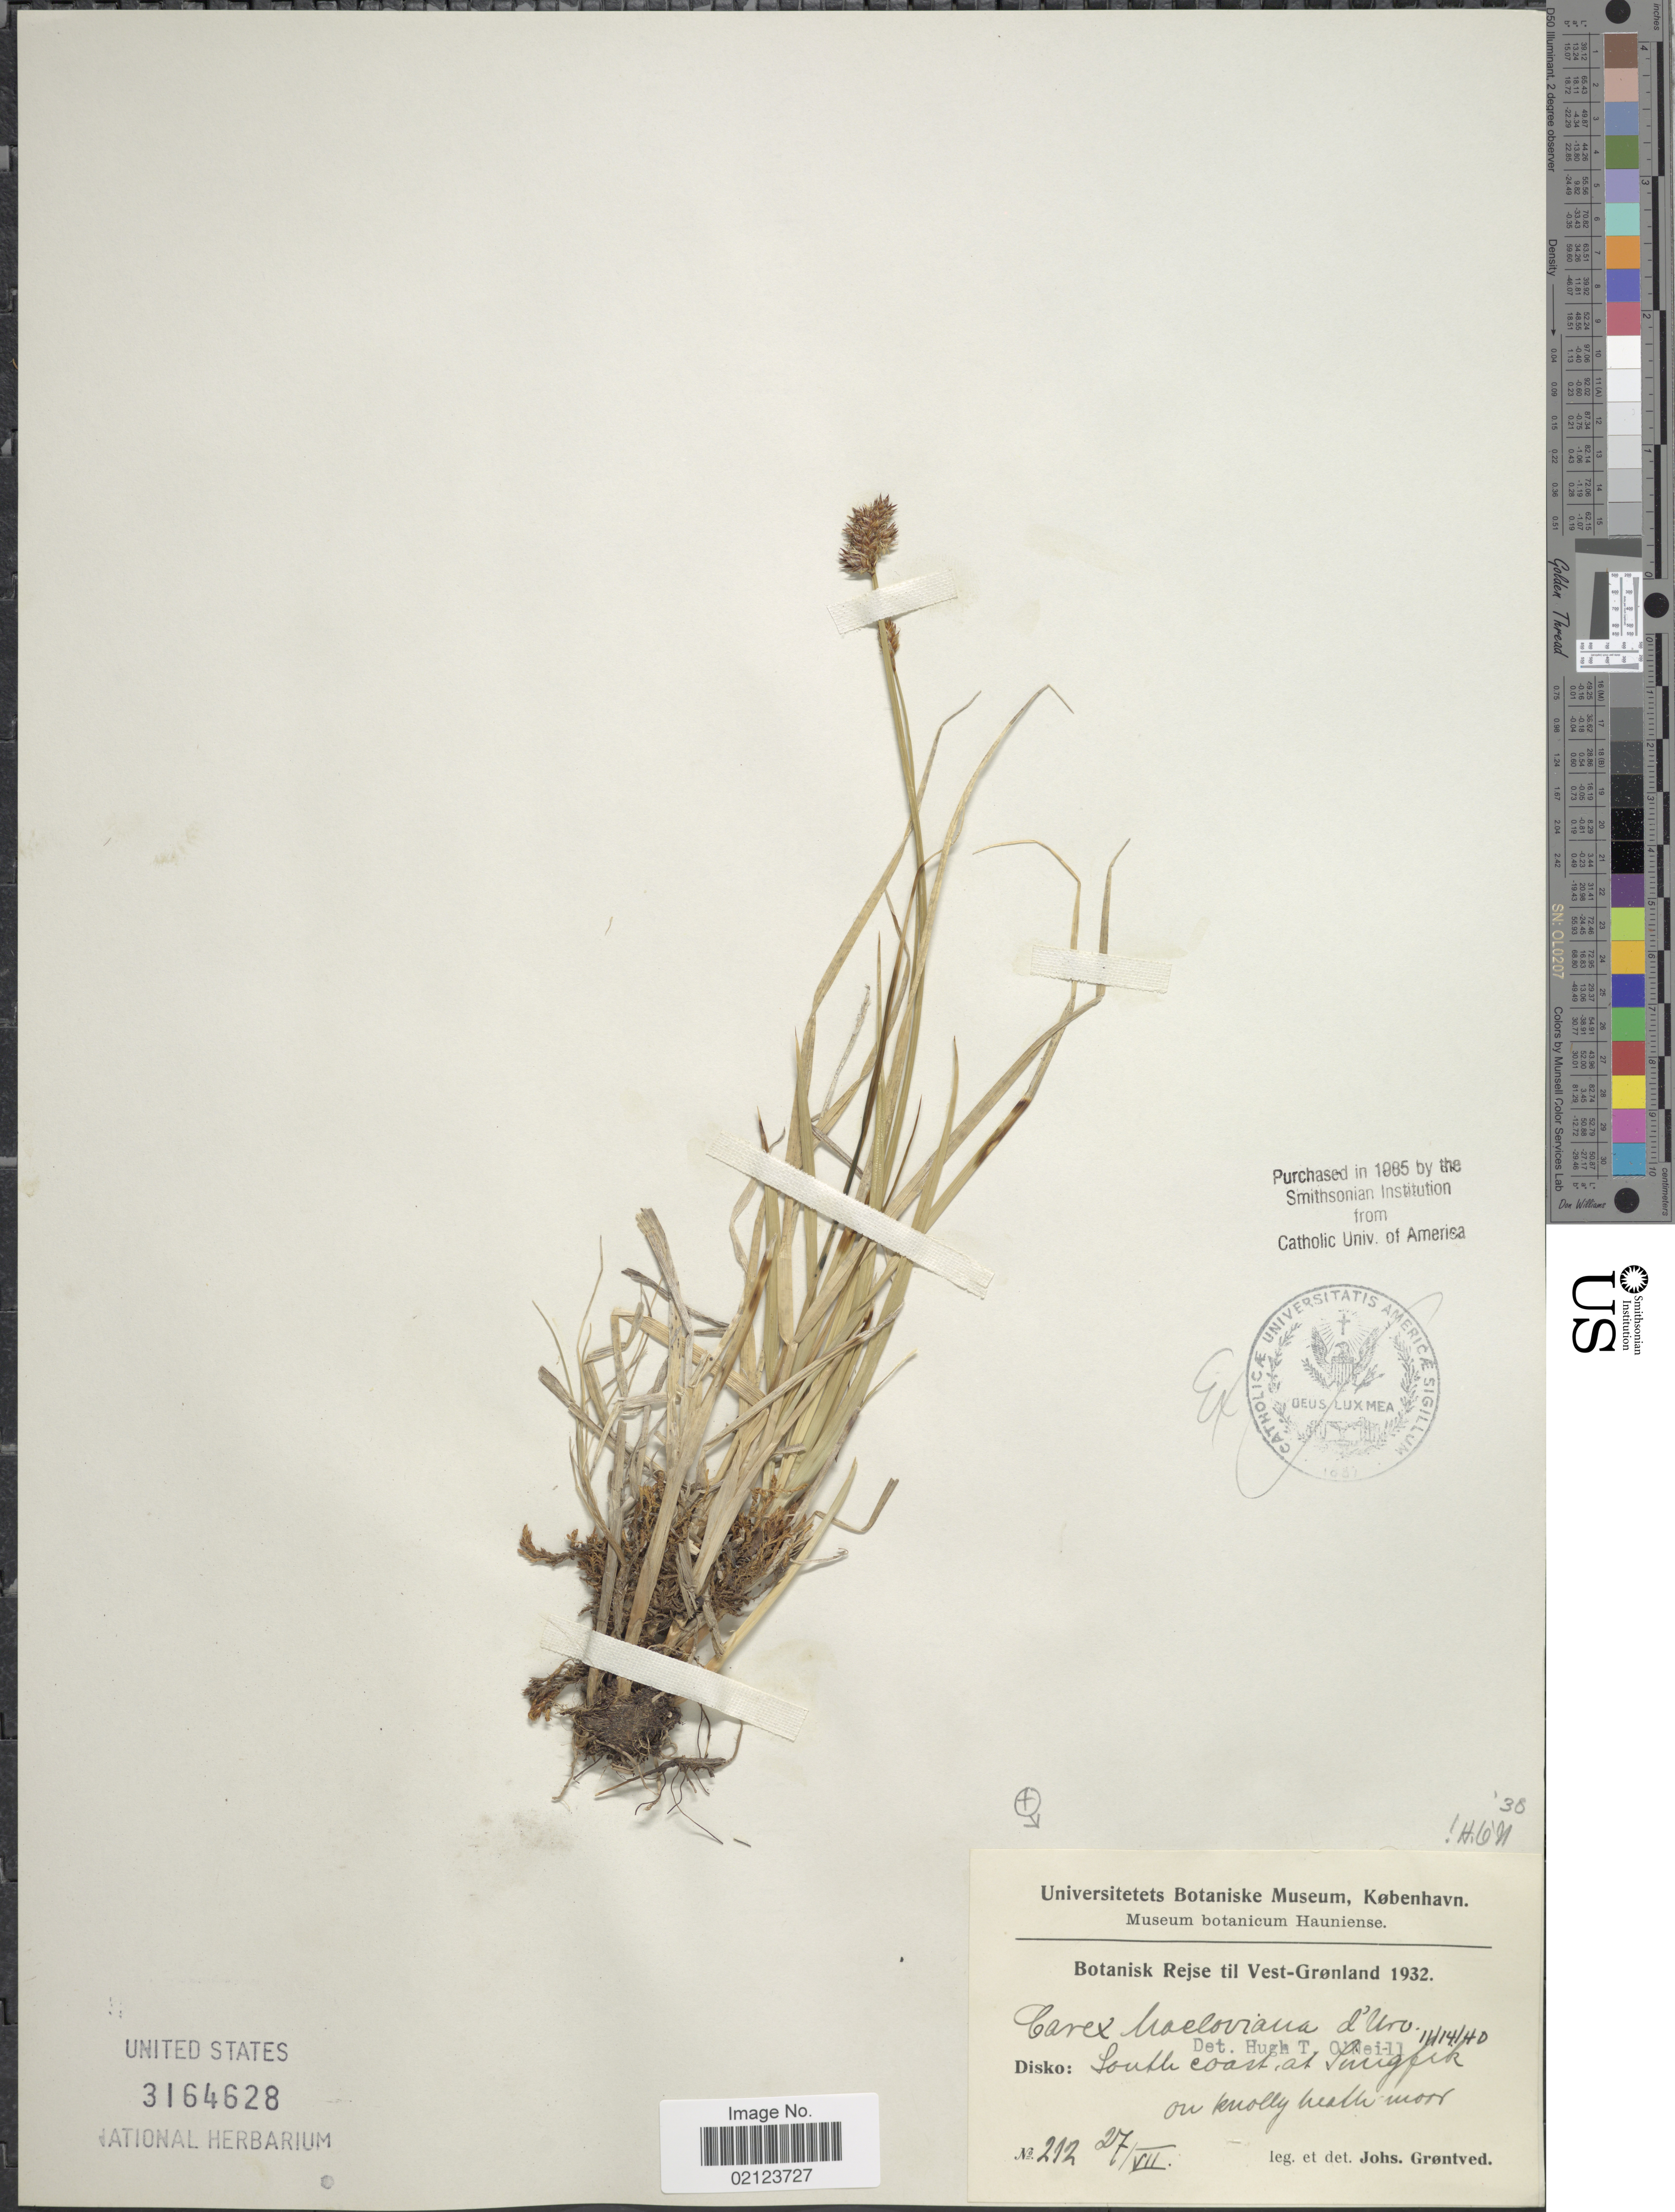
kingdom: Plantae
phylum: Tracheophyta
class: Liliopsida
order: Poales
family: Cyperaceae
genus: Carex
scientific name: Carex macloviana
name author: d'Urv.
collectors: J. Gröntved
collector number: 212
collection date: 1932-07-27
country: Greenland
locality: Disko: South coast at Sinigfik on knolly heath-moor.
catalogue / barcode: US 3164628